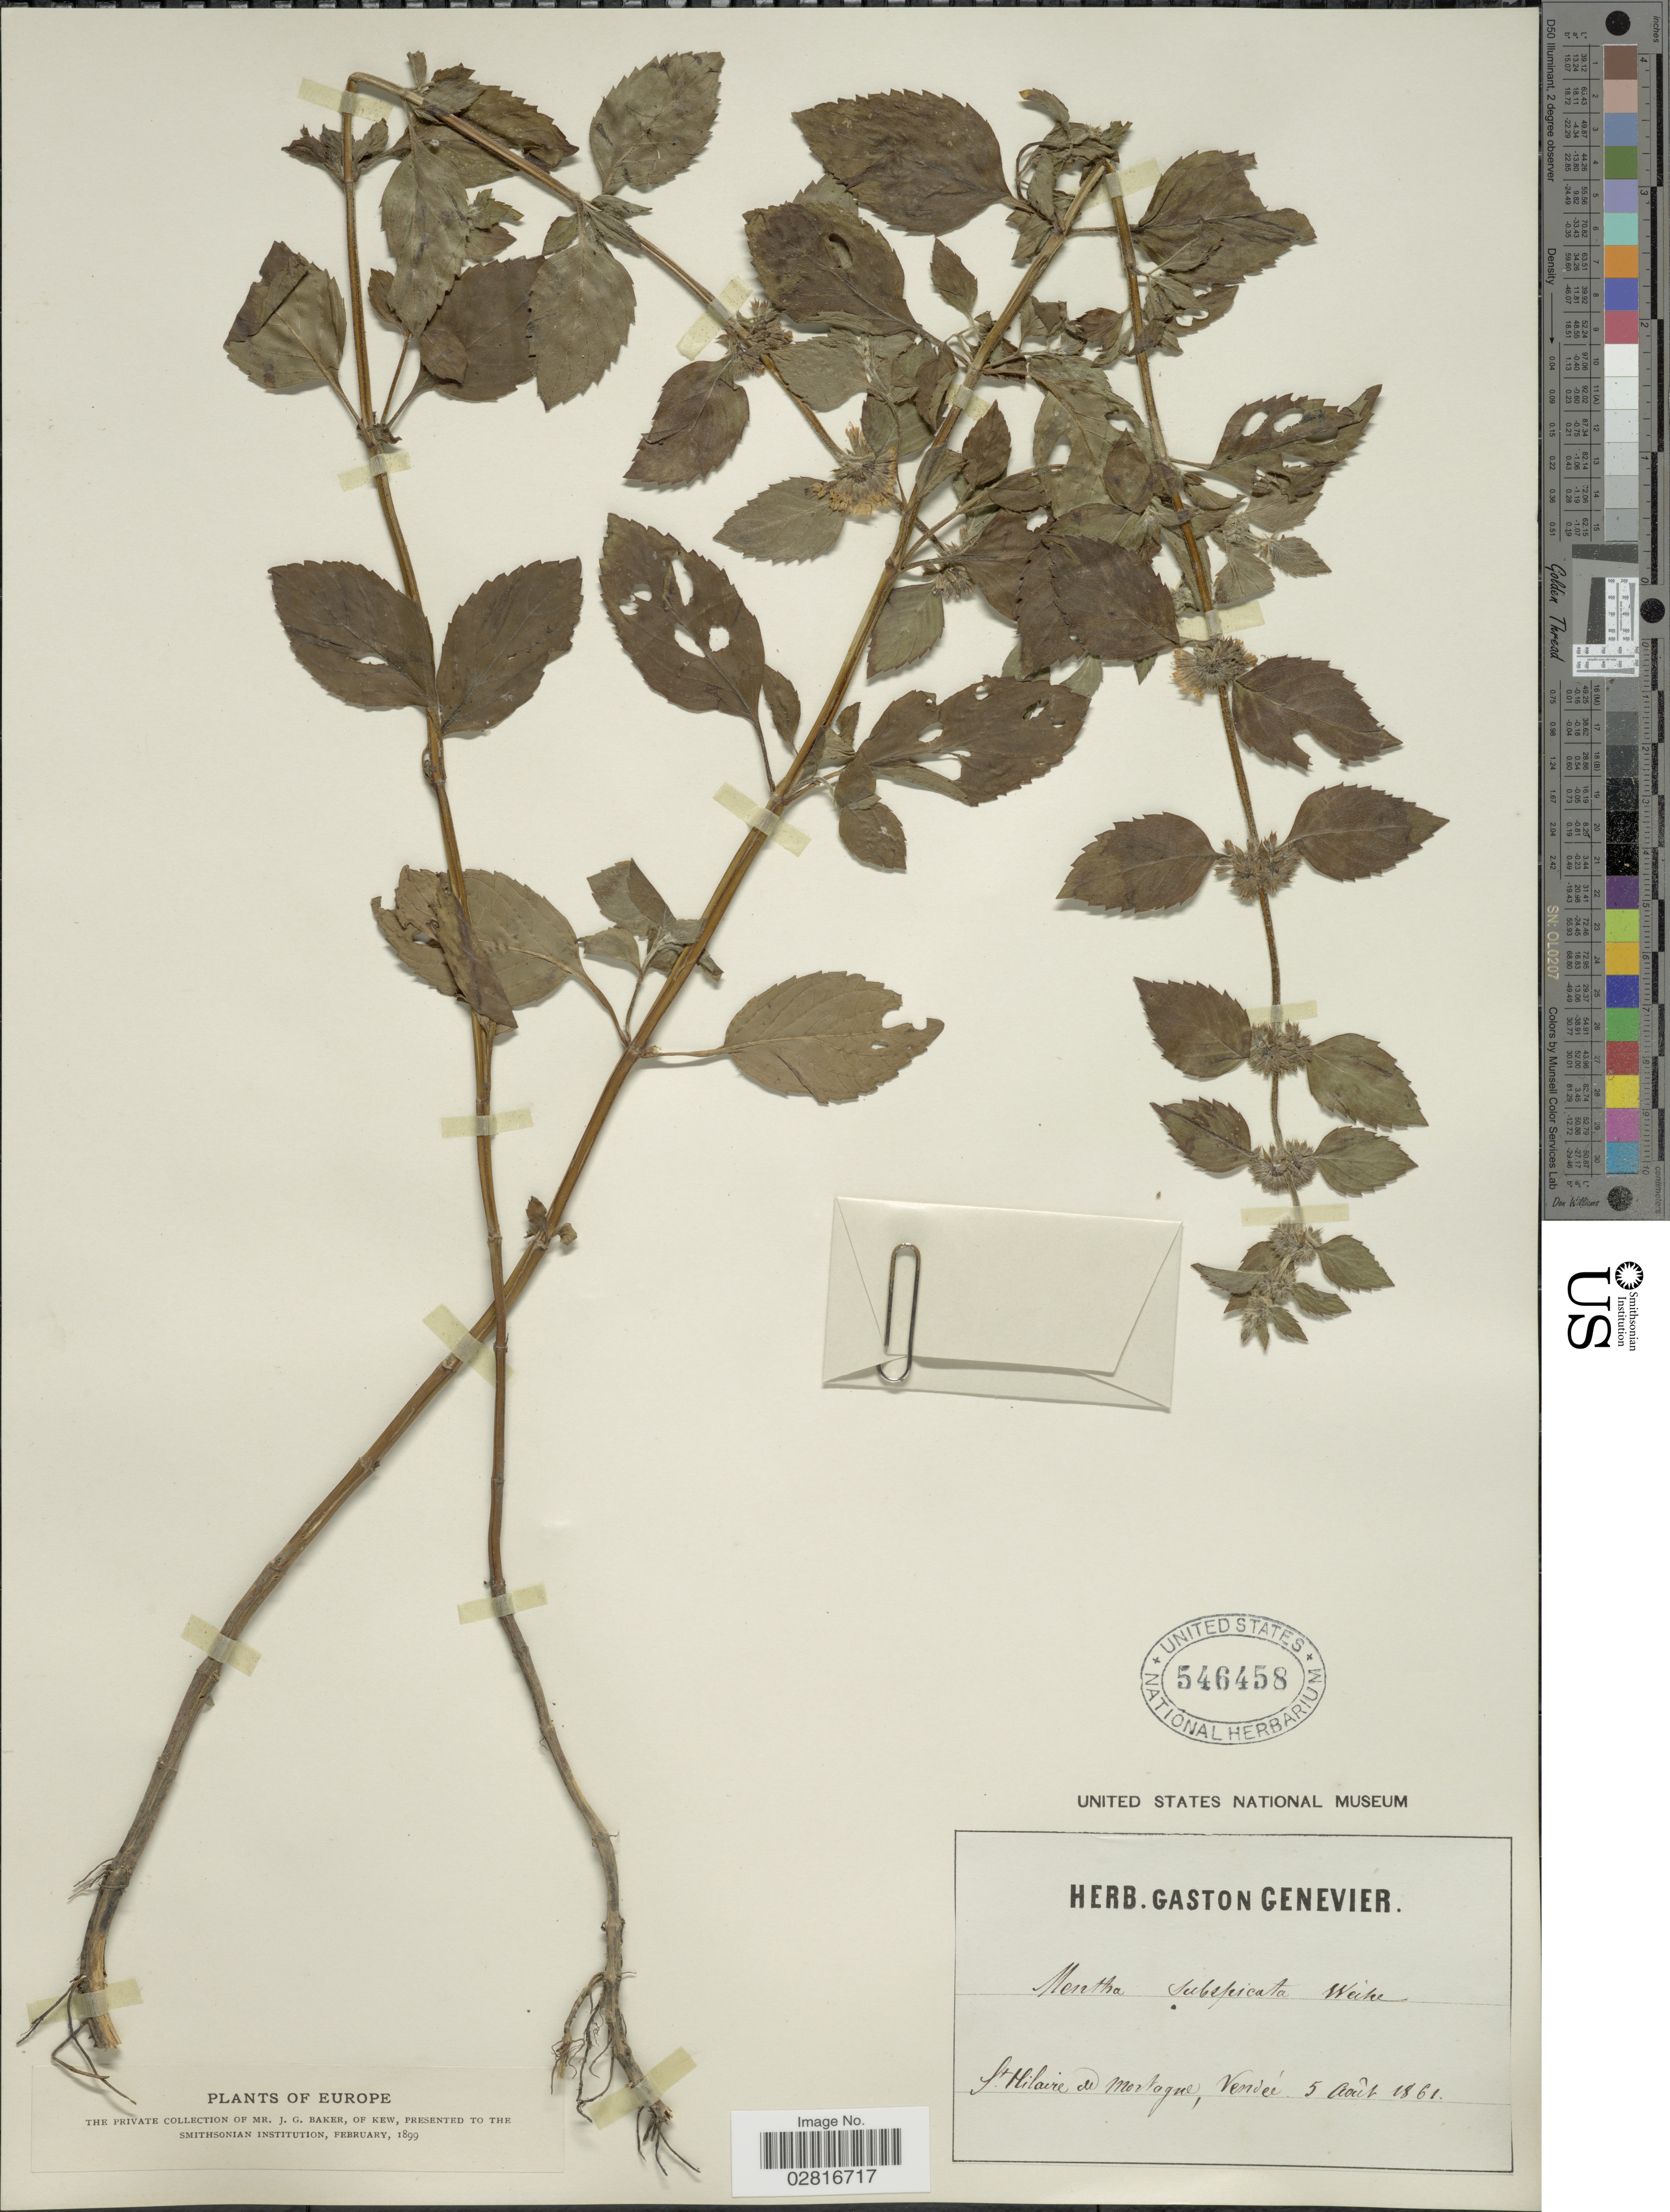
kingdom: Plantae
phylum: Tracheophyta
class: Magnoliopsida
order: Lamiales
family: Lamiaceae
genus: Mentha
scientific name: Mentha subspicata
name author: Weihe ex Fresen.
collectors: J. G. Baker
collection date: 1861-08-05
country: France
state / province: Pays de la Loire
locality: St. Hilaire de Mortagne, Vendeé. Europe.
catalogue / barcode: US 546458